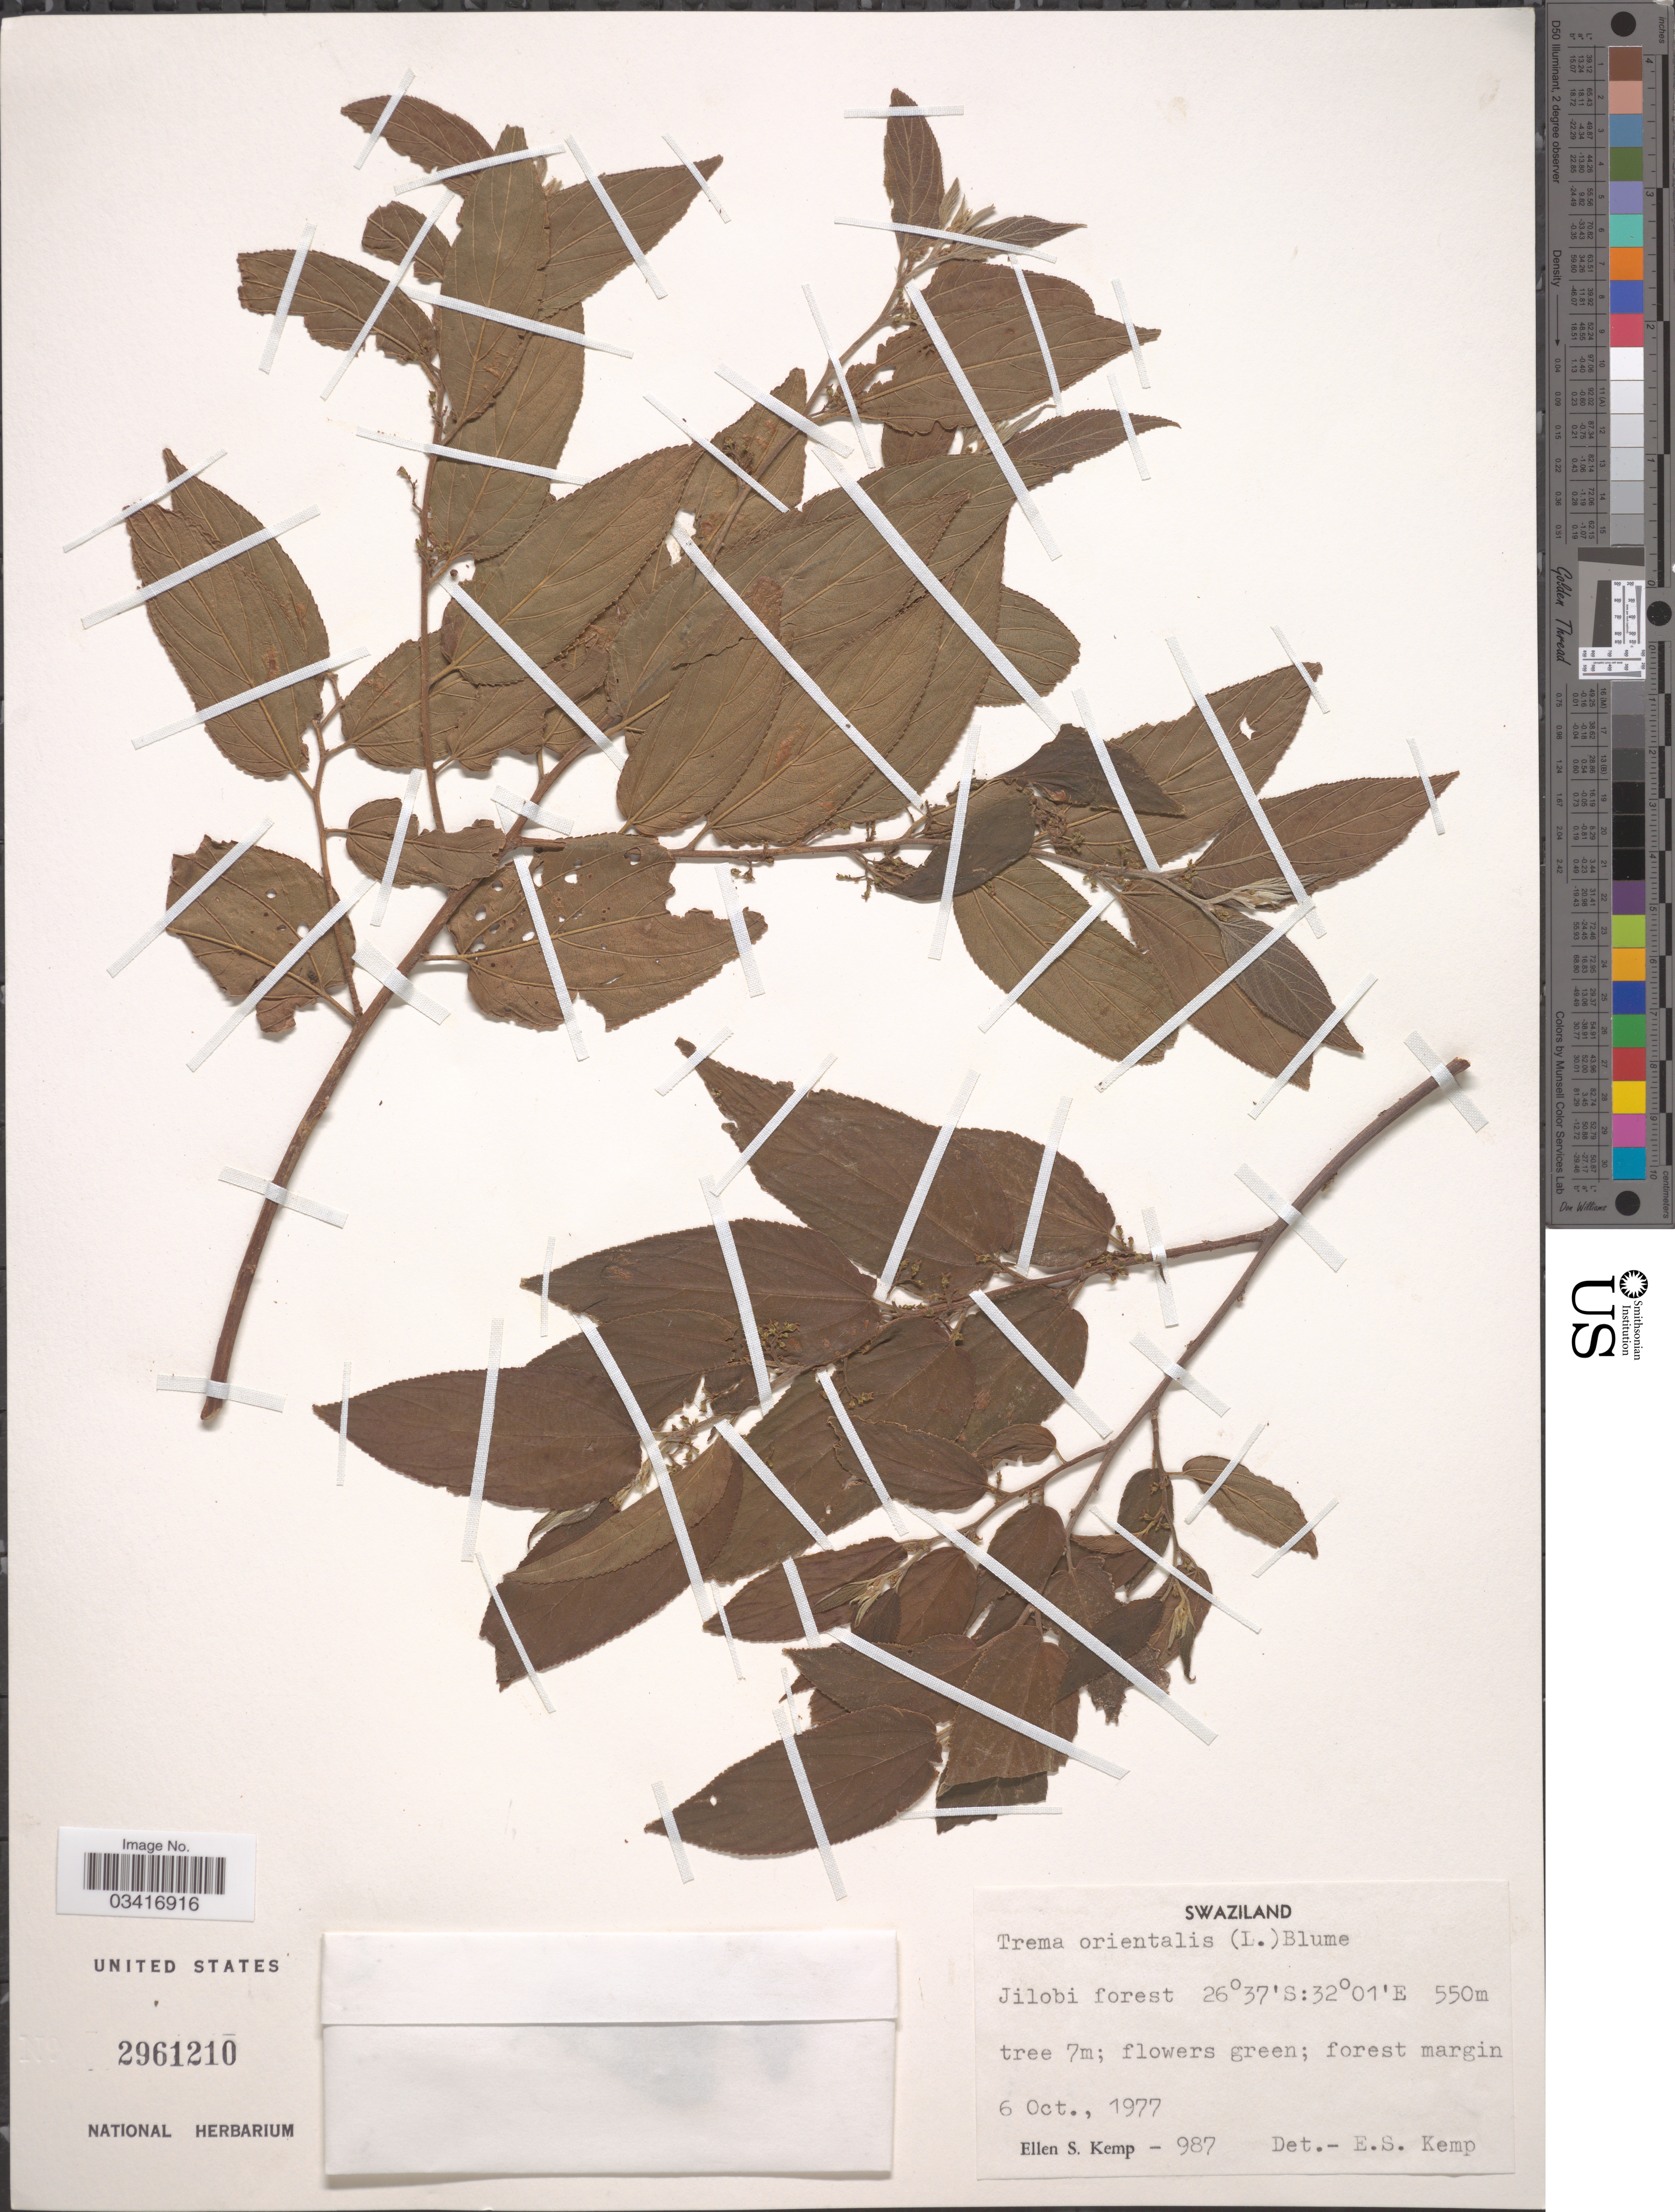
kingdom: Plantae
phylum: Tracheophyta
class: Magnoliopsida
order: Rosales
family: Cannabaceae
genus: Trema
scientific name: Trema orientale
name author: (L.) Blume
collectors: E. S. Kemp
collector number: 987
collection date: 1977-10-06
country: Eswatini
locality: Jilobi forest.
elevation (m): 550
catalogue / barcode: US 2961210